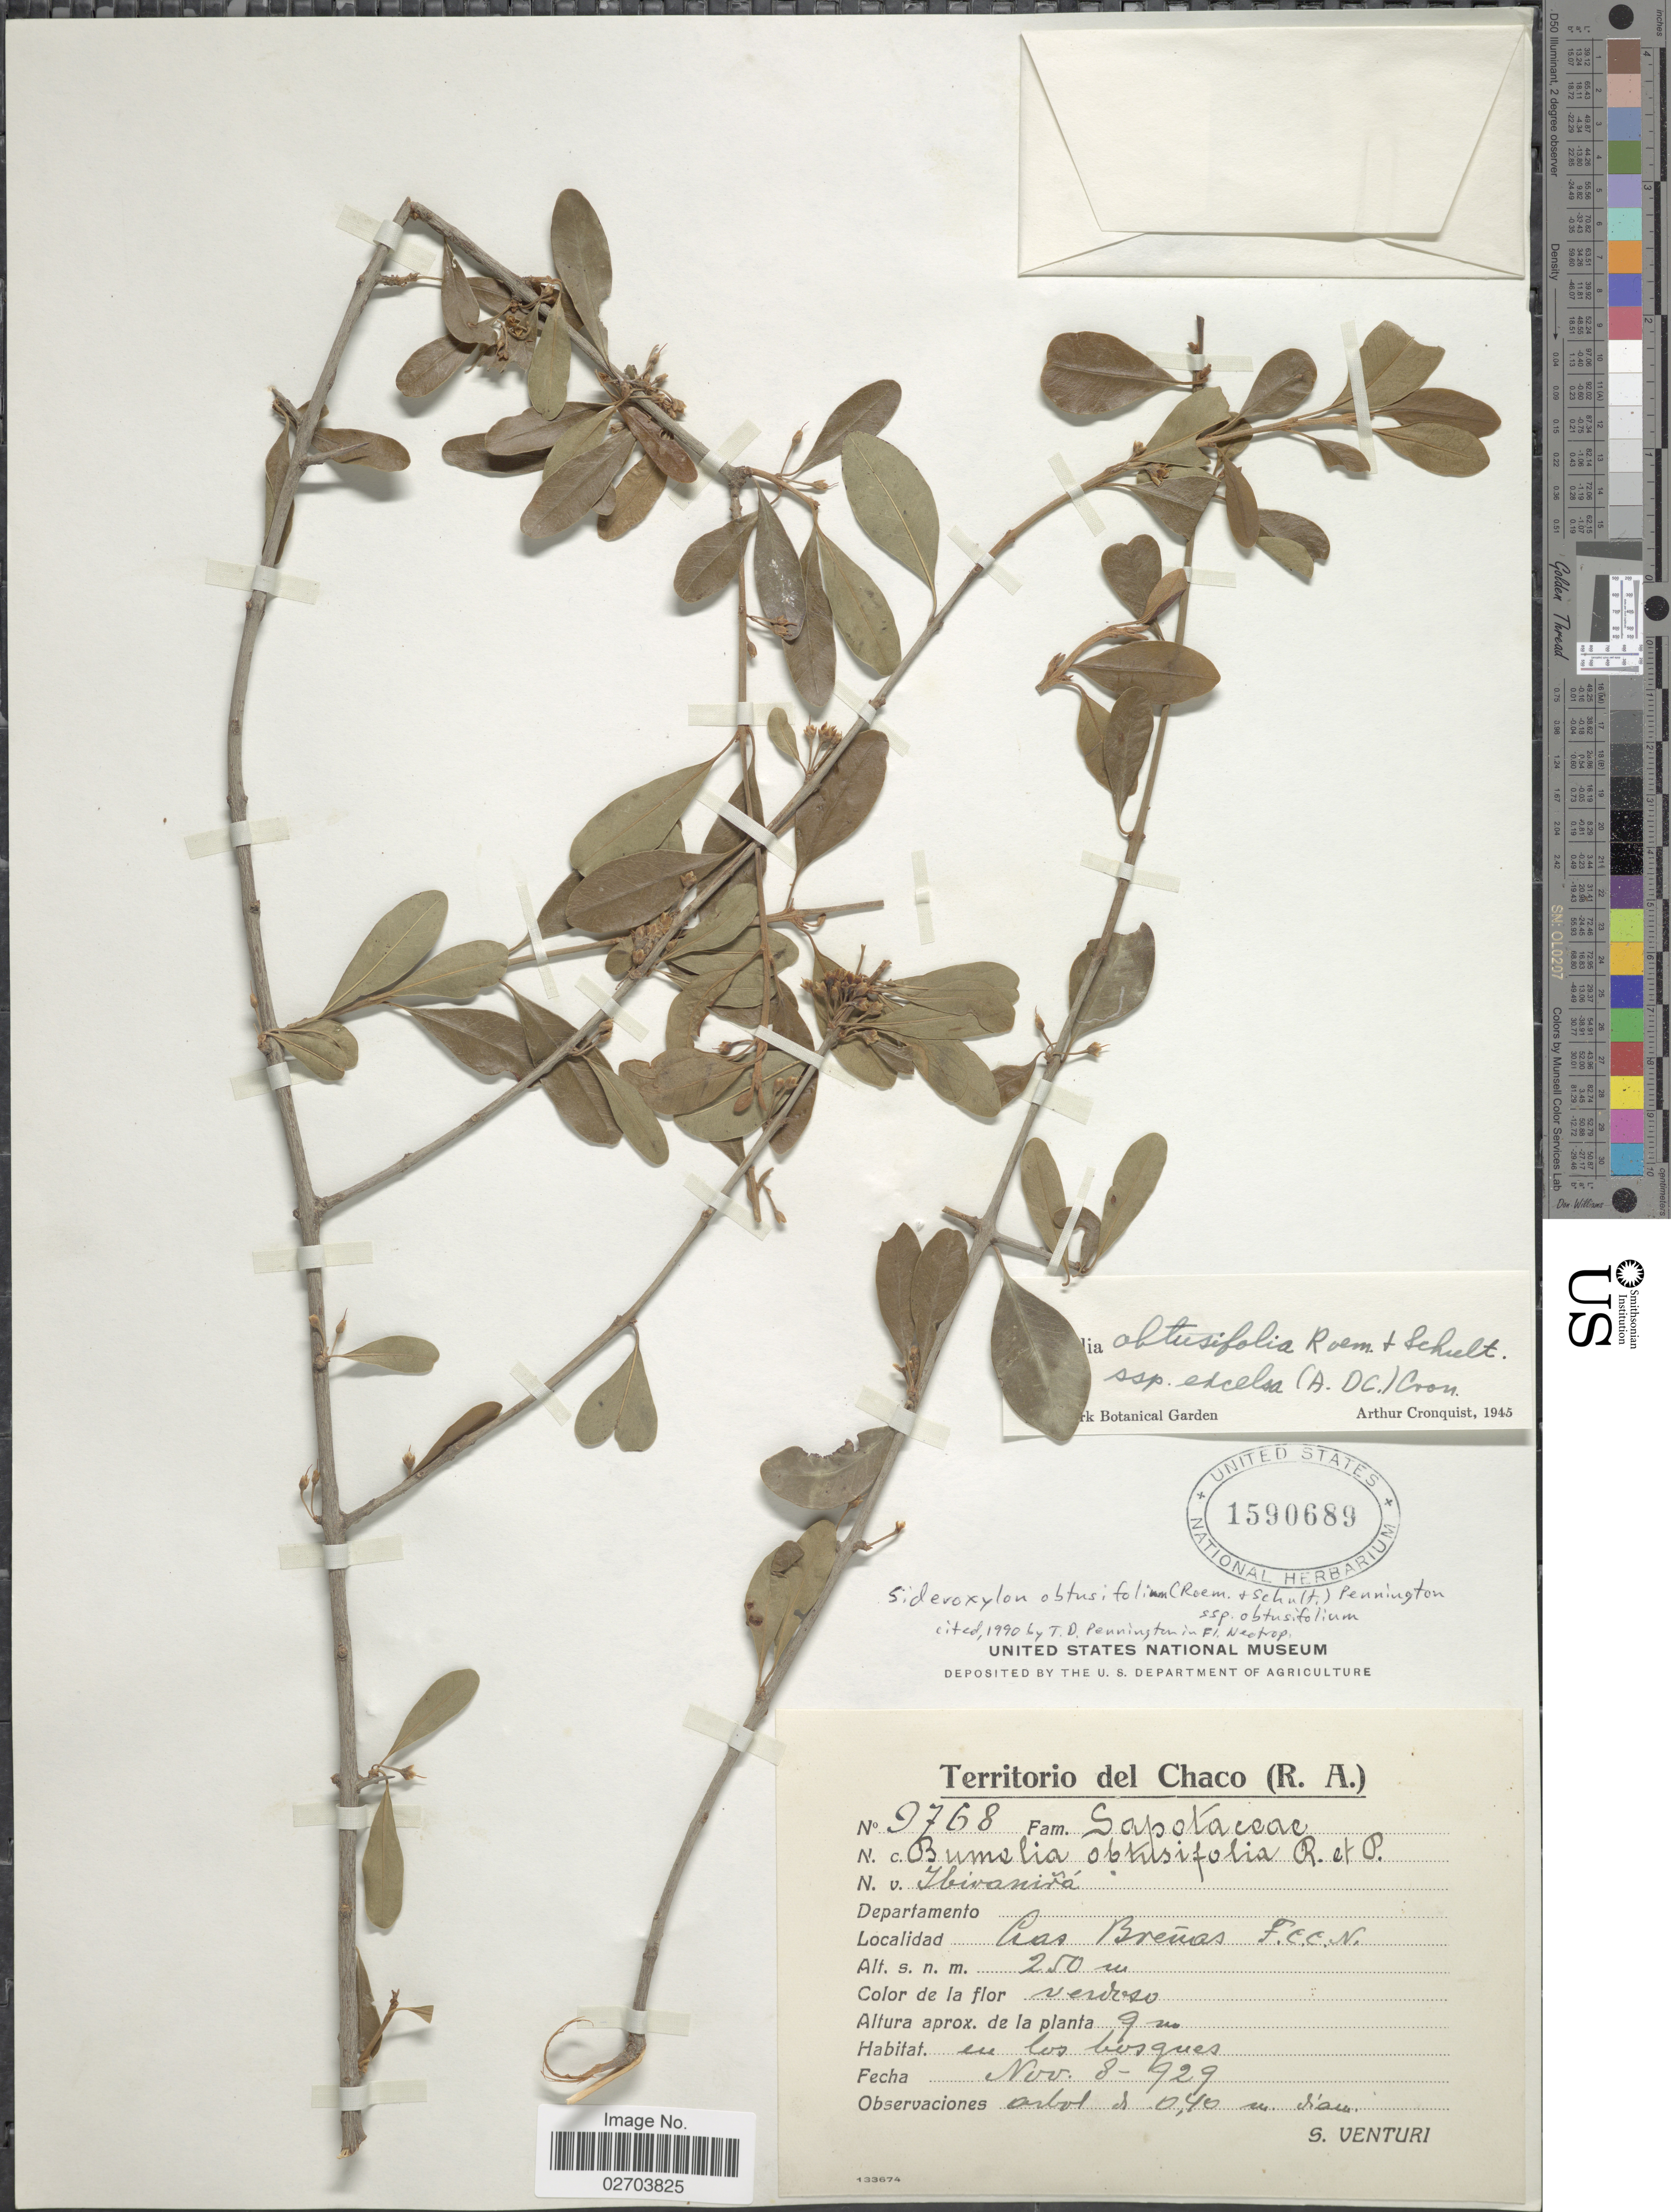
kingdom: Plantae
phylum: Tracheophyta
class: Magnoliopsida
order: Ericales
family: Sapotaceae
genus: Sideroxylon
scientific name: Sideroxylon obtusifolium subsp. obtusifolium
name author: (Roem. & Schult.) T.D. Penn.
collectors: S. Venturi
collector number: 9768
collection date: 1929-11-08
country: Argentina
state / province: Chaco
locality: Territorio del Chaco (R.A.). Las Breñas, F.C.C.N.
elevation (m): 250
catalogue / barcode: US 1590689